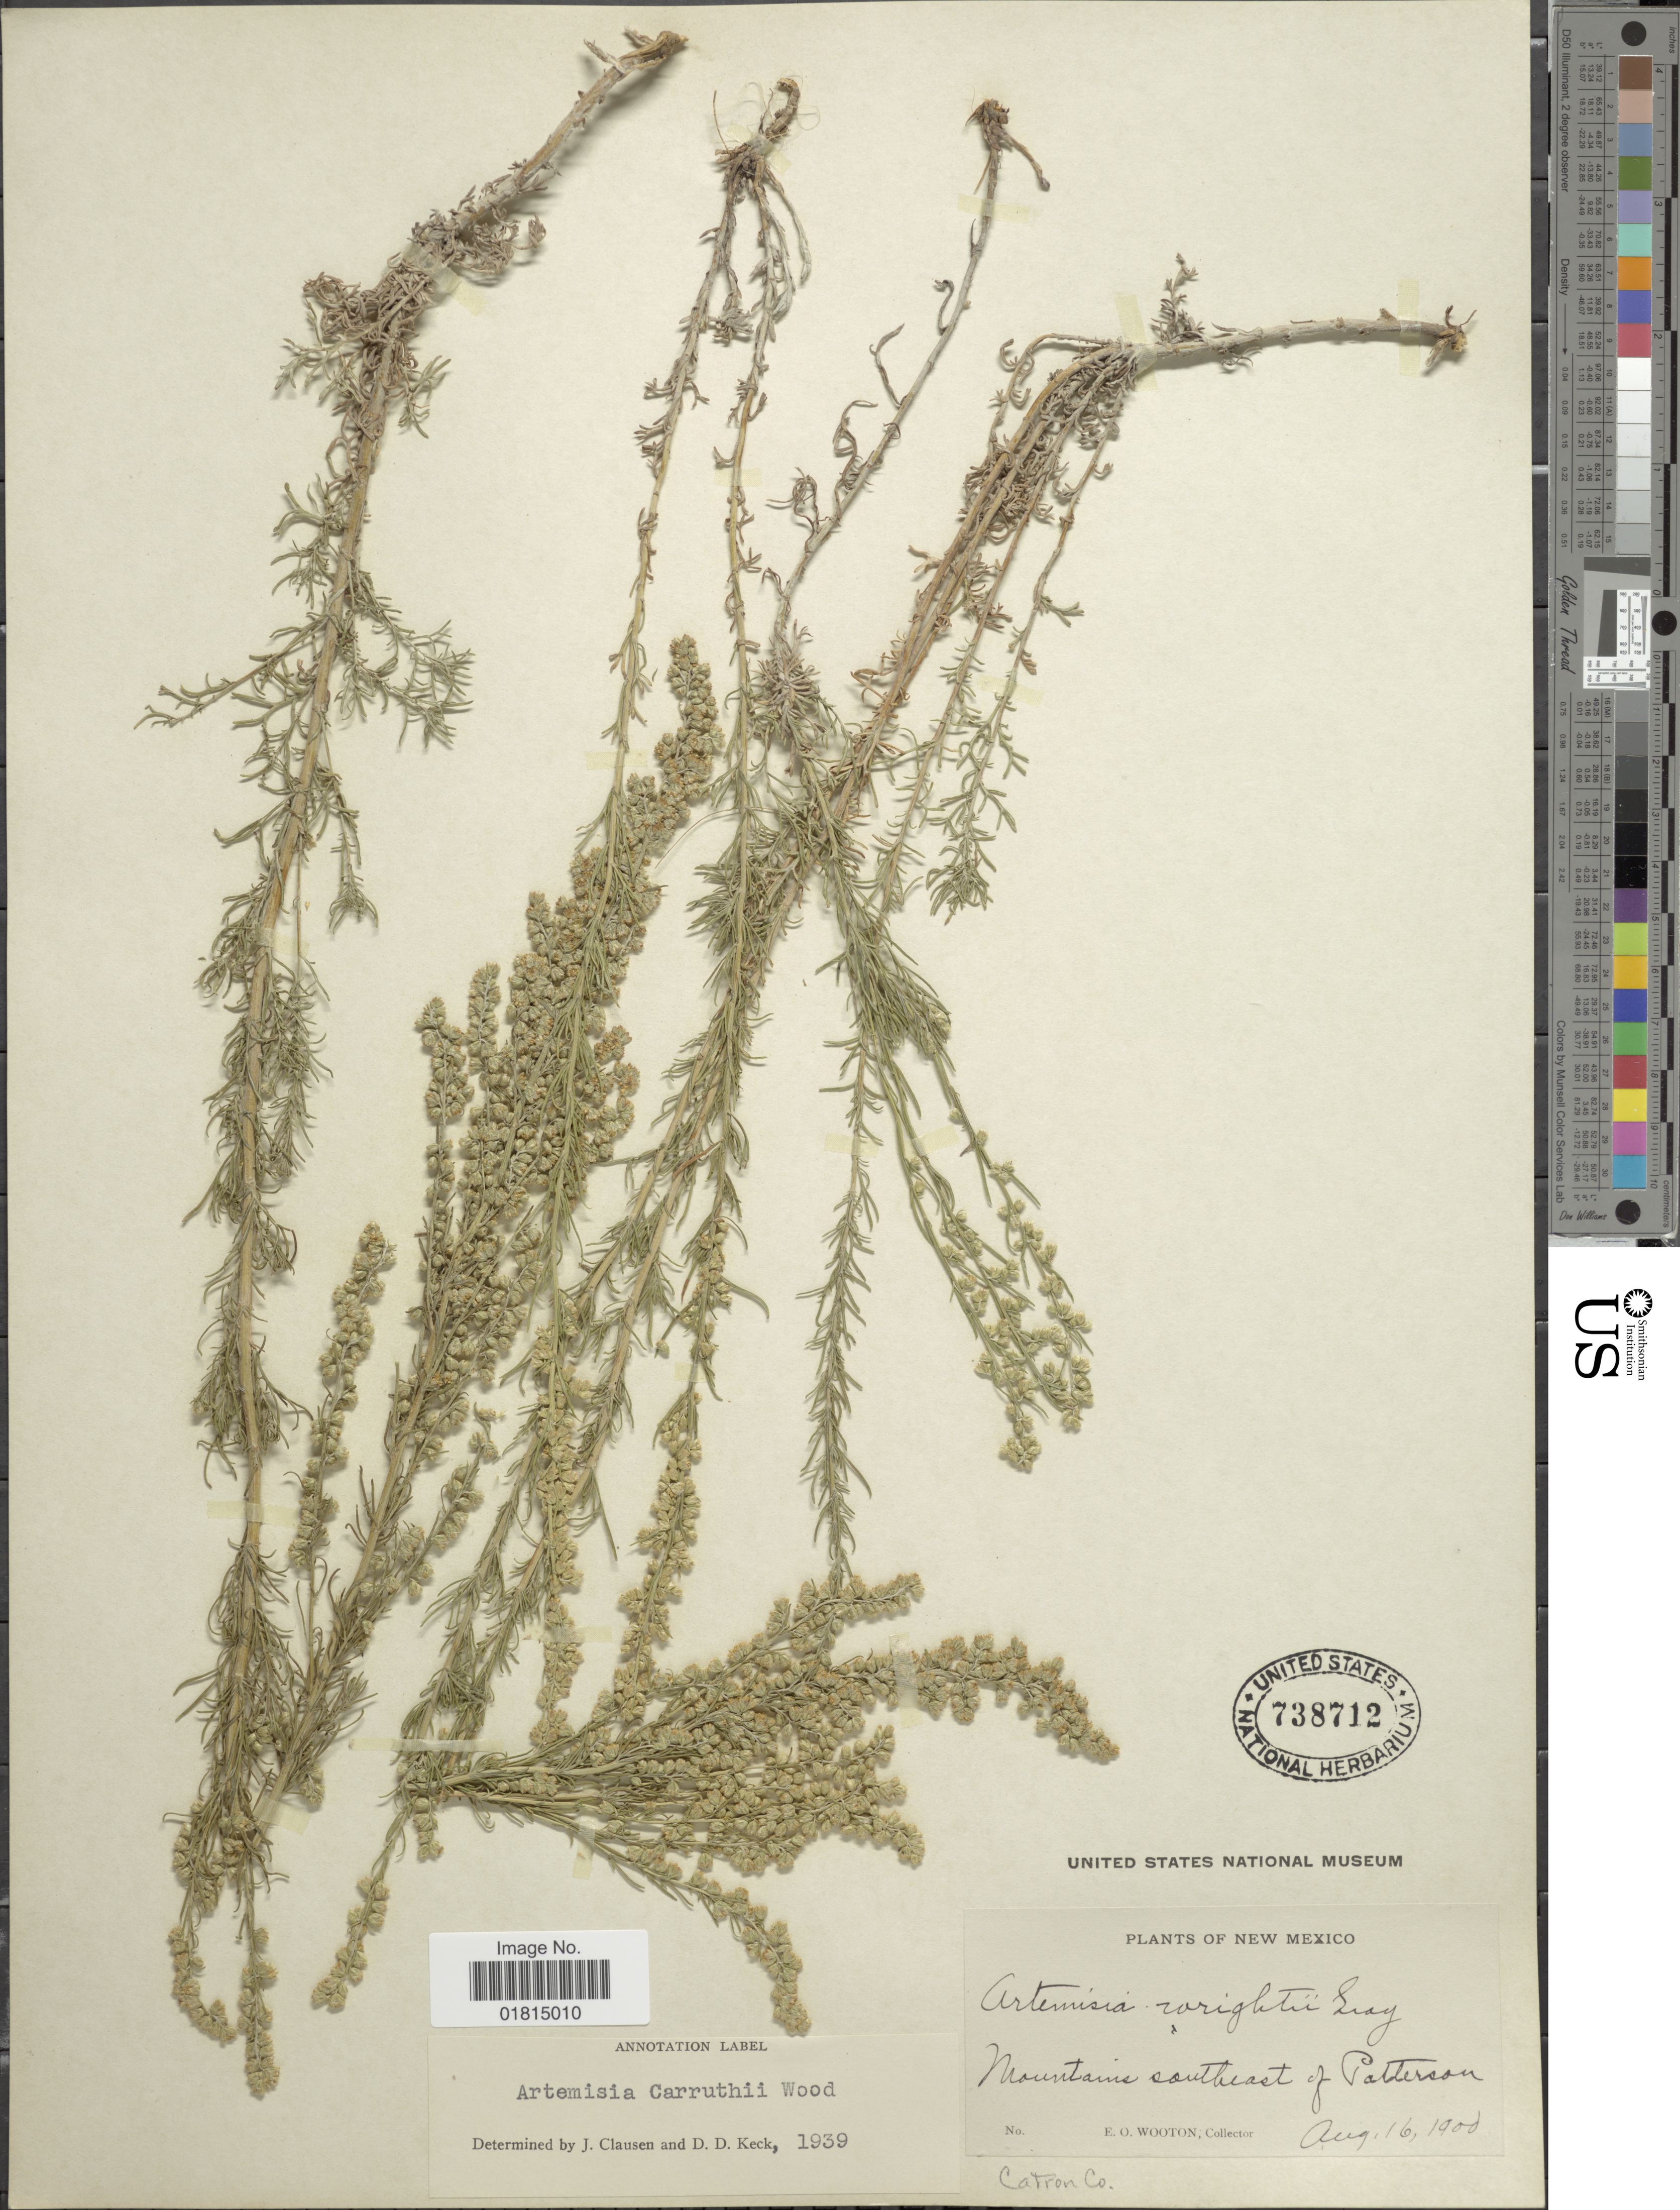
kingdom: Plantae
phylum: Tracheophyta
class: Magnoliopsida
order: Asterales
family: Asteraceae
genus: Artemisia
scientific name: Artemisia carruthii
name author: Alph. Wood ex Carruth.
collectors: E. O. Wooton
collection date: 1900-08-16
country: United States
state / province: New Mexico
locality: Mountains southeast of Patterson. Catron Co.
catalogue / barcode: US 738712